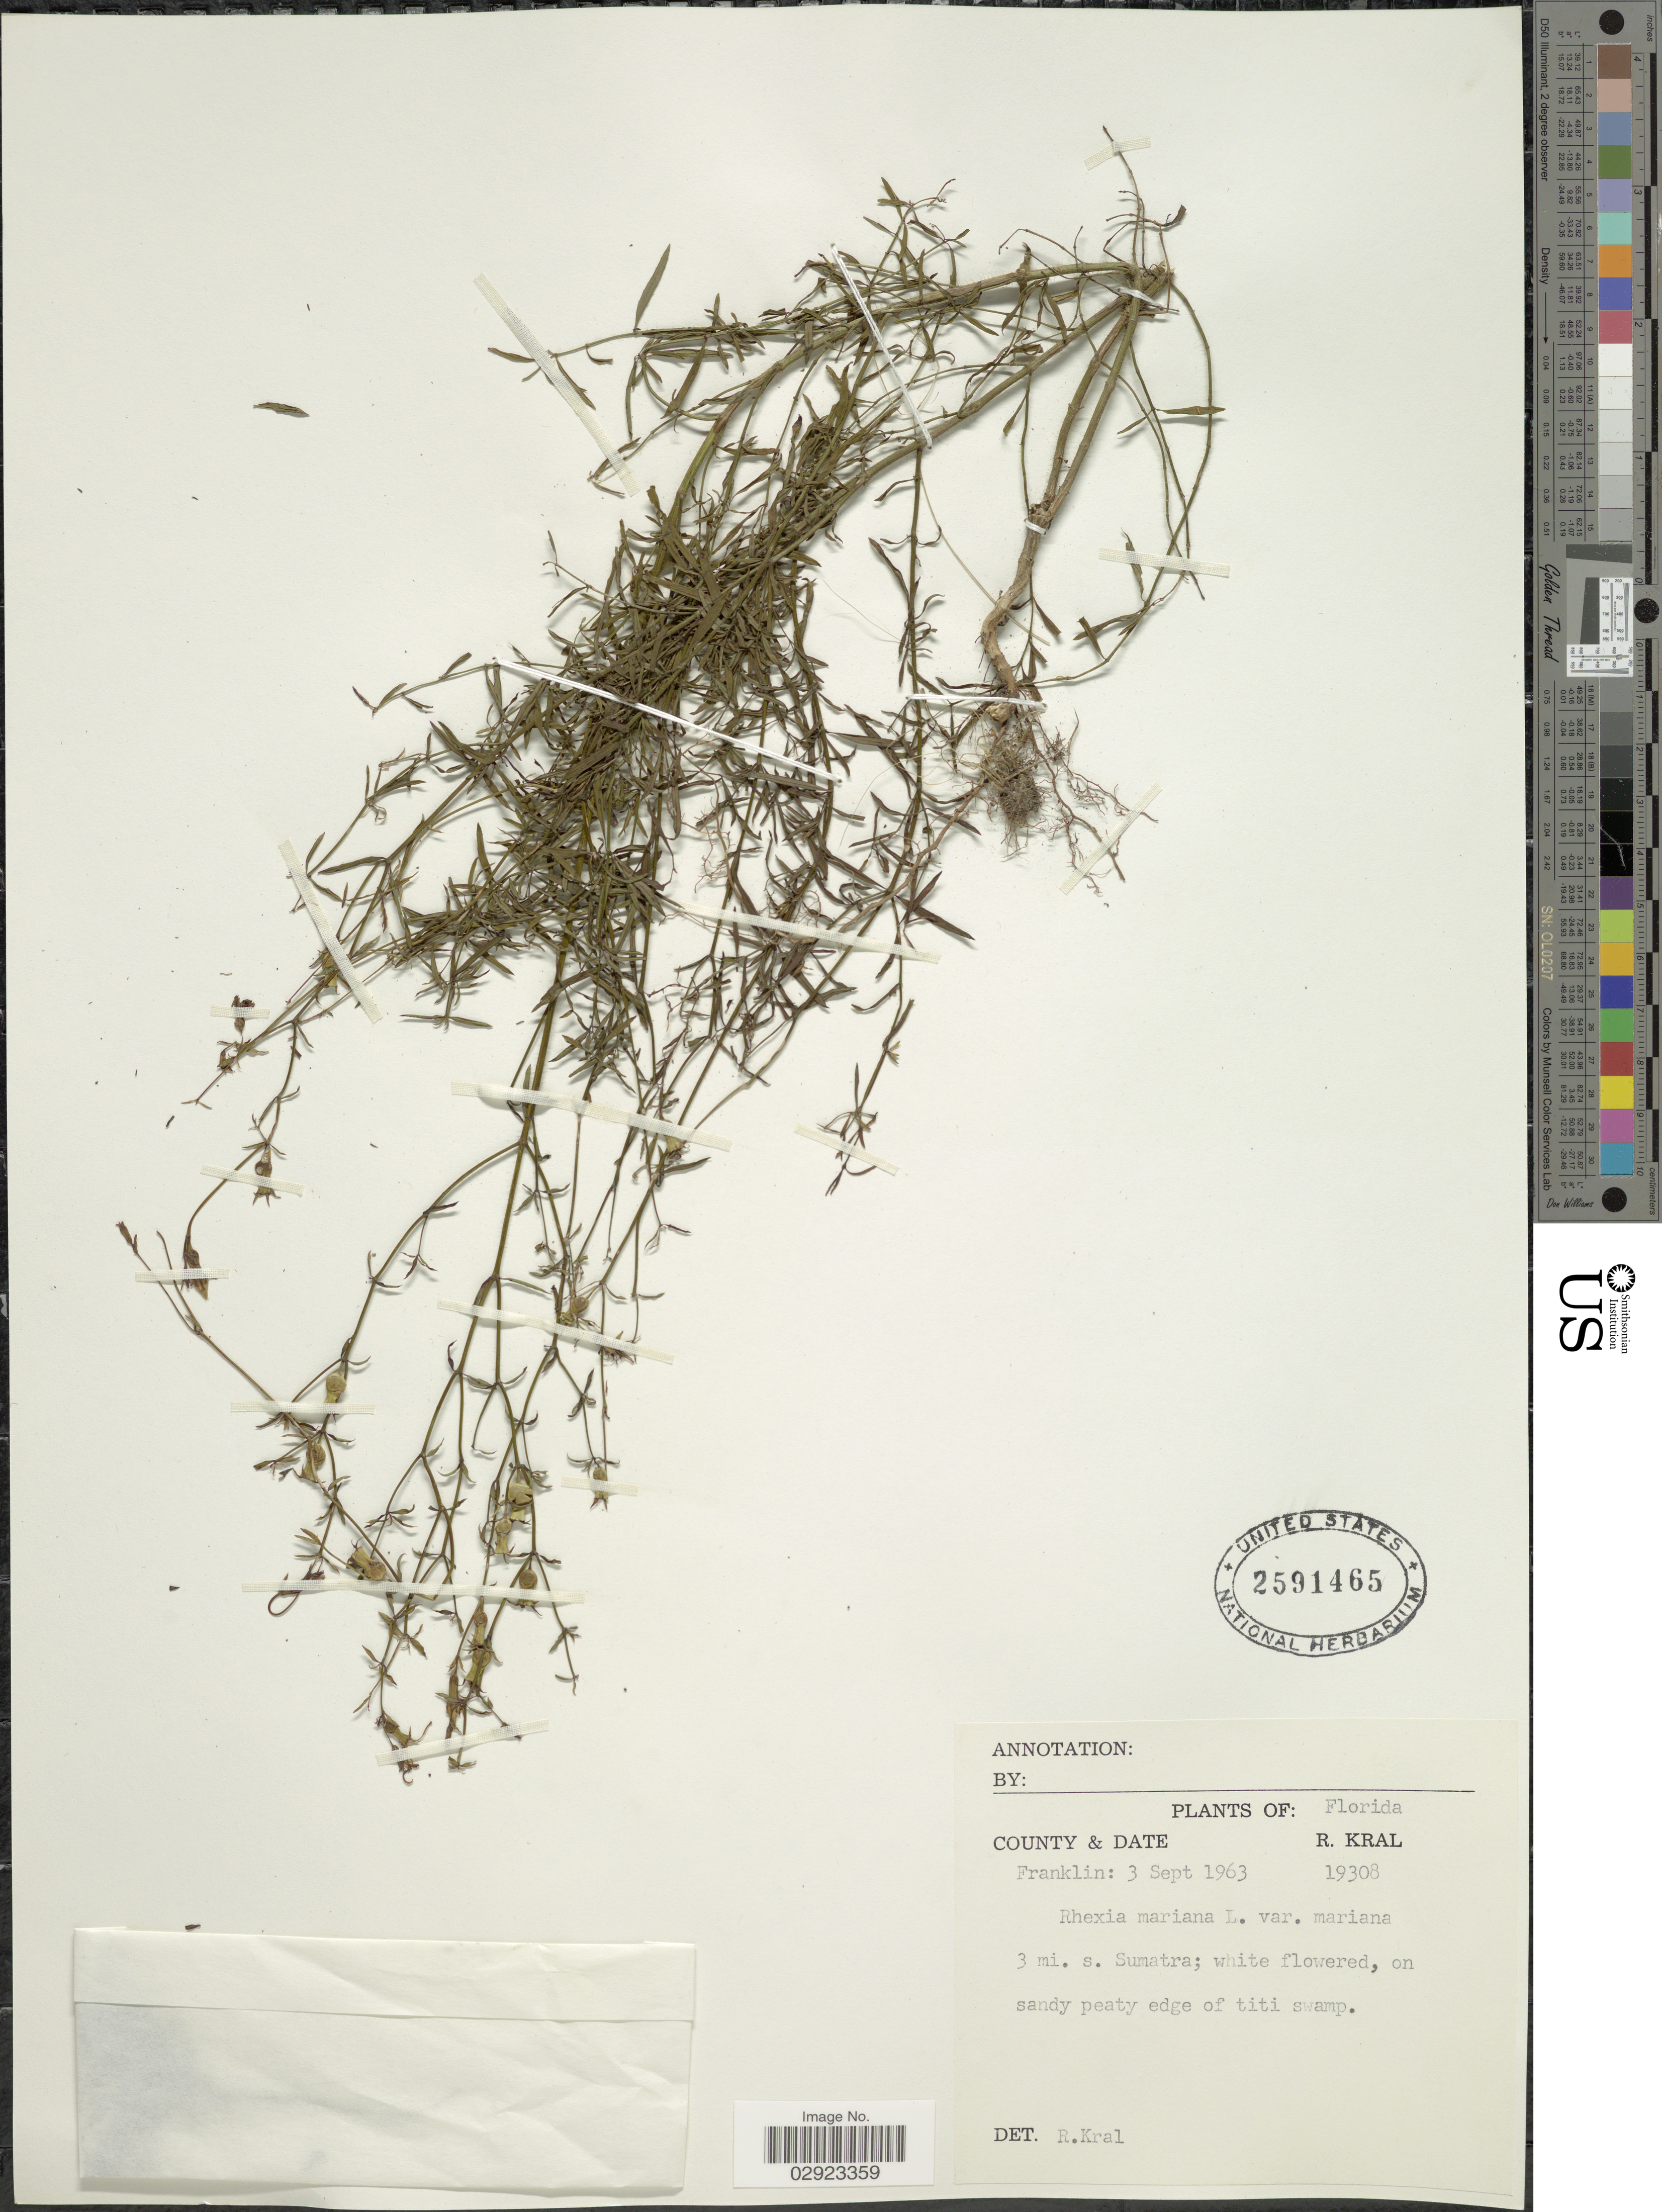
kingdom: Plantae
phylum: Tracheophyta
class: Magnoliopsida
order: Myrtales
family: Melastomataceae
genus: Rhexia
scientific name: Rhexia mariana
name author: L.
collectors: R. Kral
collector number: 19308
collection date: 1963-09-03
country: United States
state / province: Florida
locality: County Franklin, 3 mi. s. Sumatra.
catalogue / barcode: US 2591465